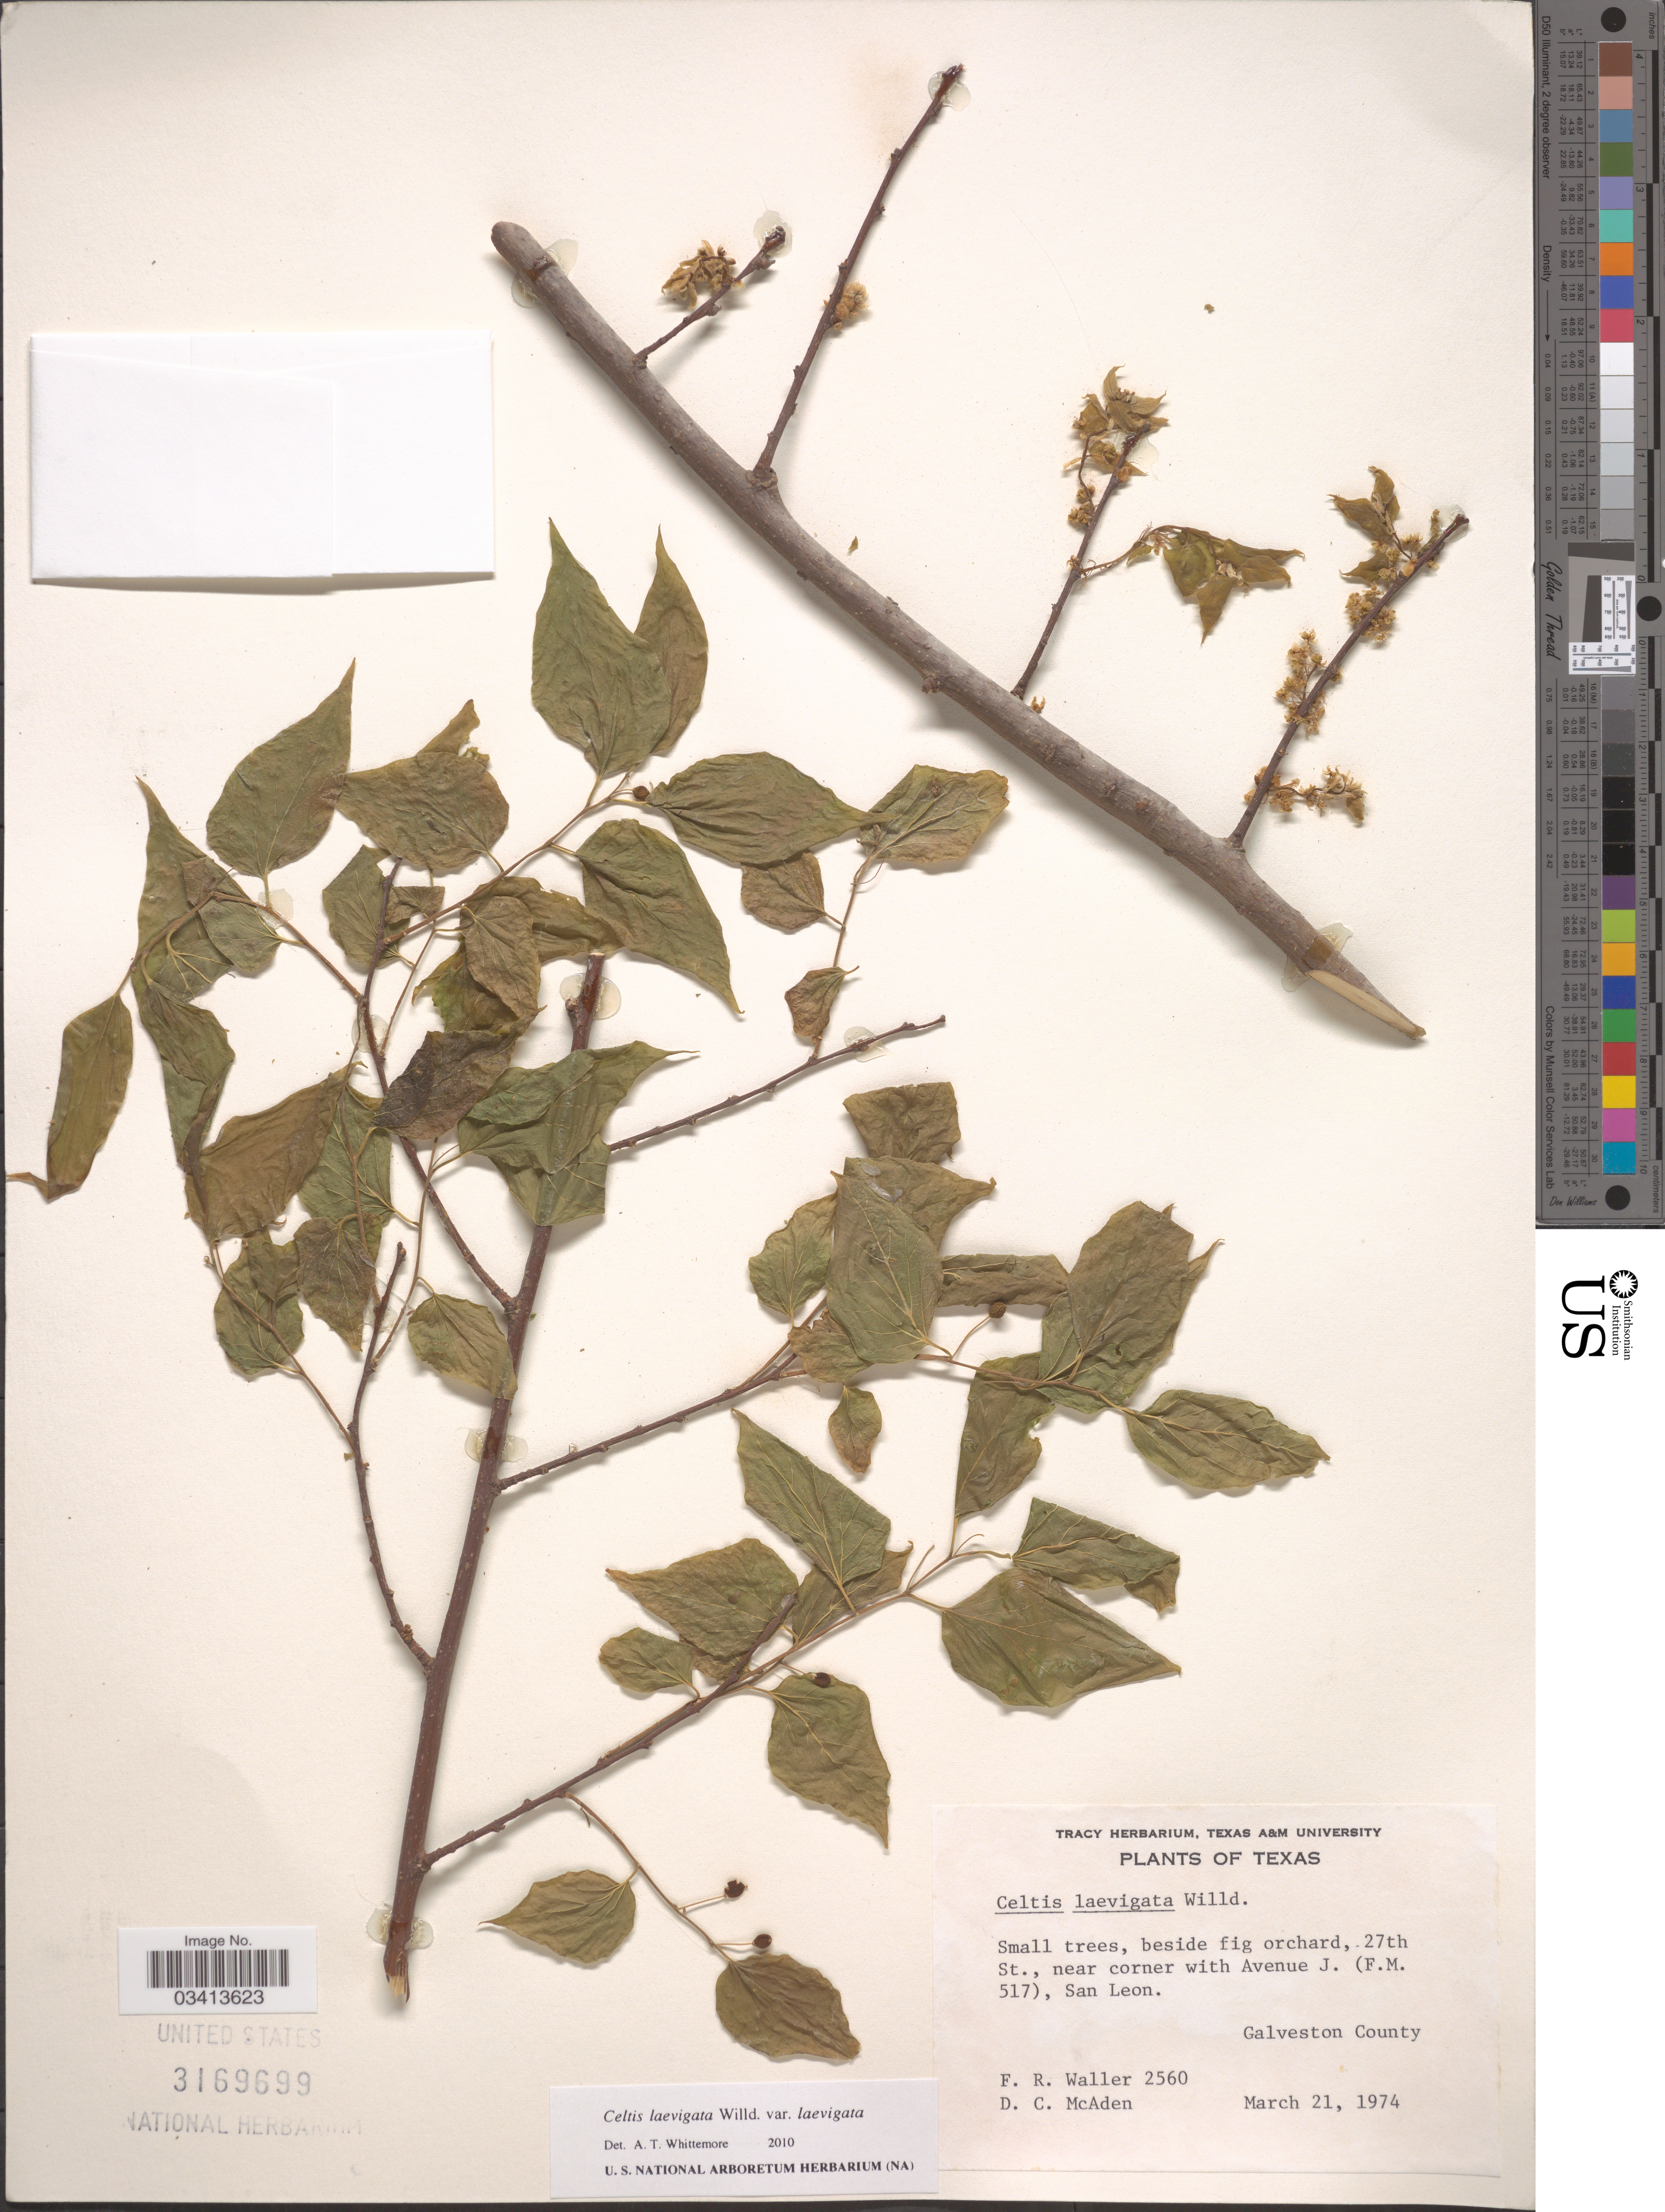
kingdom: Plantae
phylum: Tracheophyta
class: Magnoliopsida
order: Rosales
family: Cannabaceae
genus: Celtis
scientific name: Celtis laevigata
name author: Willd.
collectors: F. R. Waller & D. McAden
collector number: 2560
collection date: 1974-03-21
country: United States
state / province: Texas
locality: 27th., near corner with Avenue J. (F.M. 517). San Leon. Galveston County.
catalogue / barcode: US 3169699